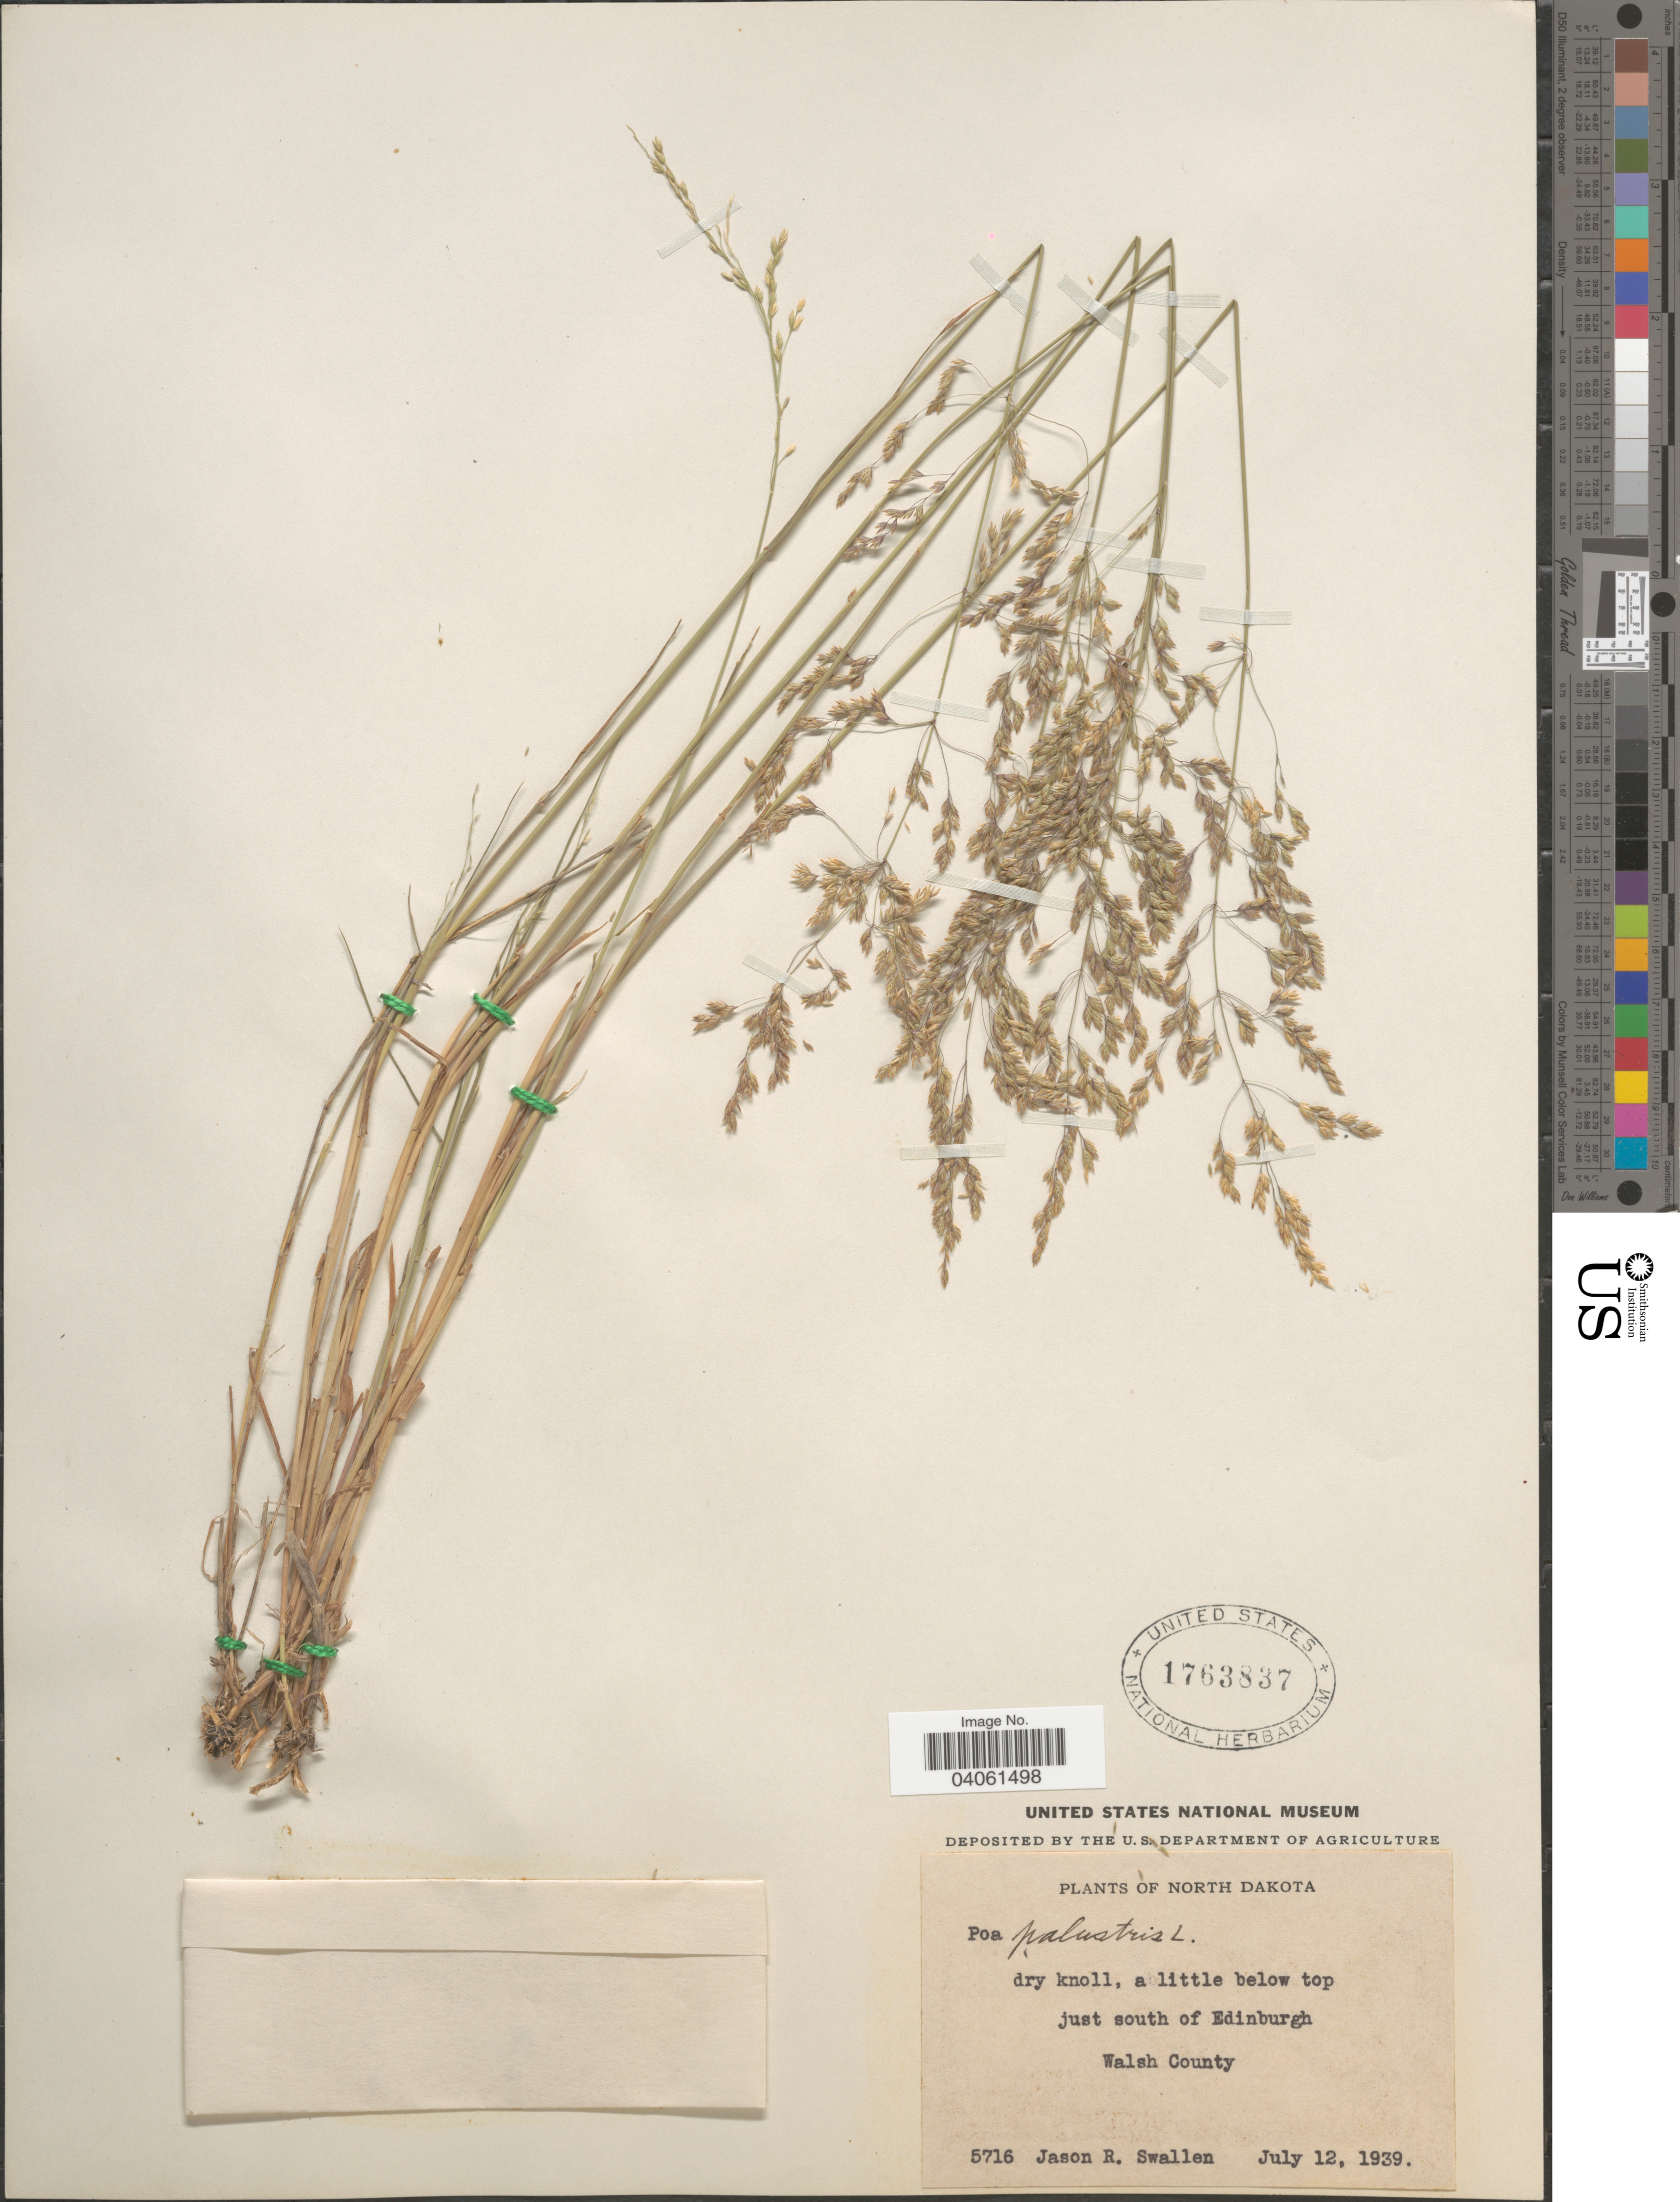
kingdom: Plantae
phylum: Tracheophyta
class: Liliopsida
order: Poales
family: Poaceae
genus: Poa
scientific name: Poa palustris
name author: L.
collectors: J. R. Swallen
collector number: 5716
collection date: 1939-07-12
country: United States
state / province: North Dakota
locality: A little below top just south of Edinburgh. Walsh County.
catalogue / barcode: US 1763837